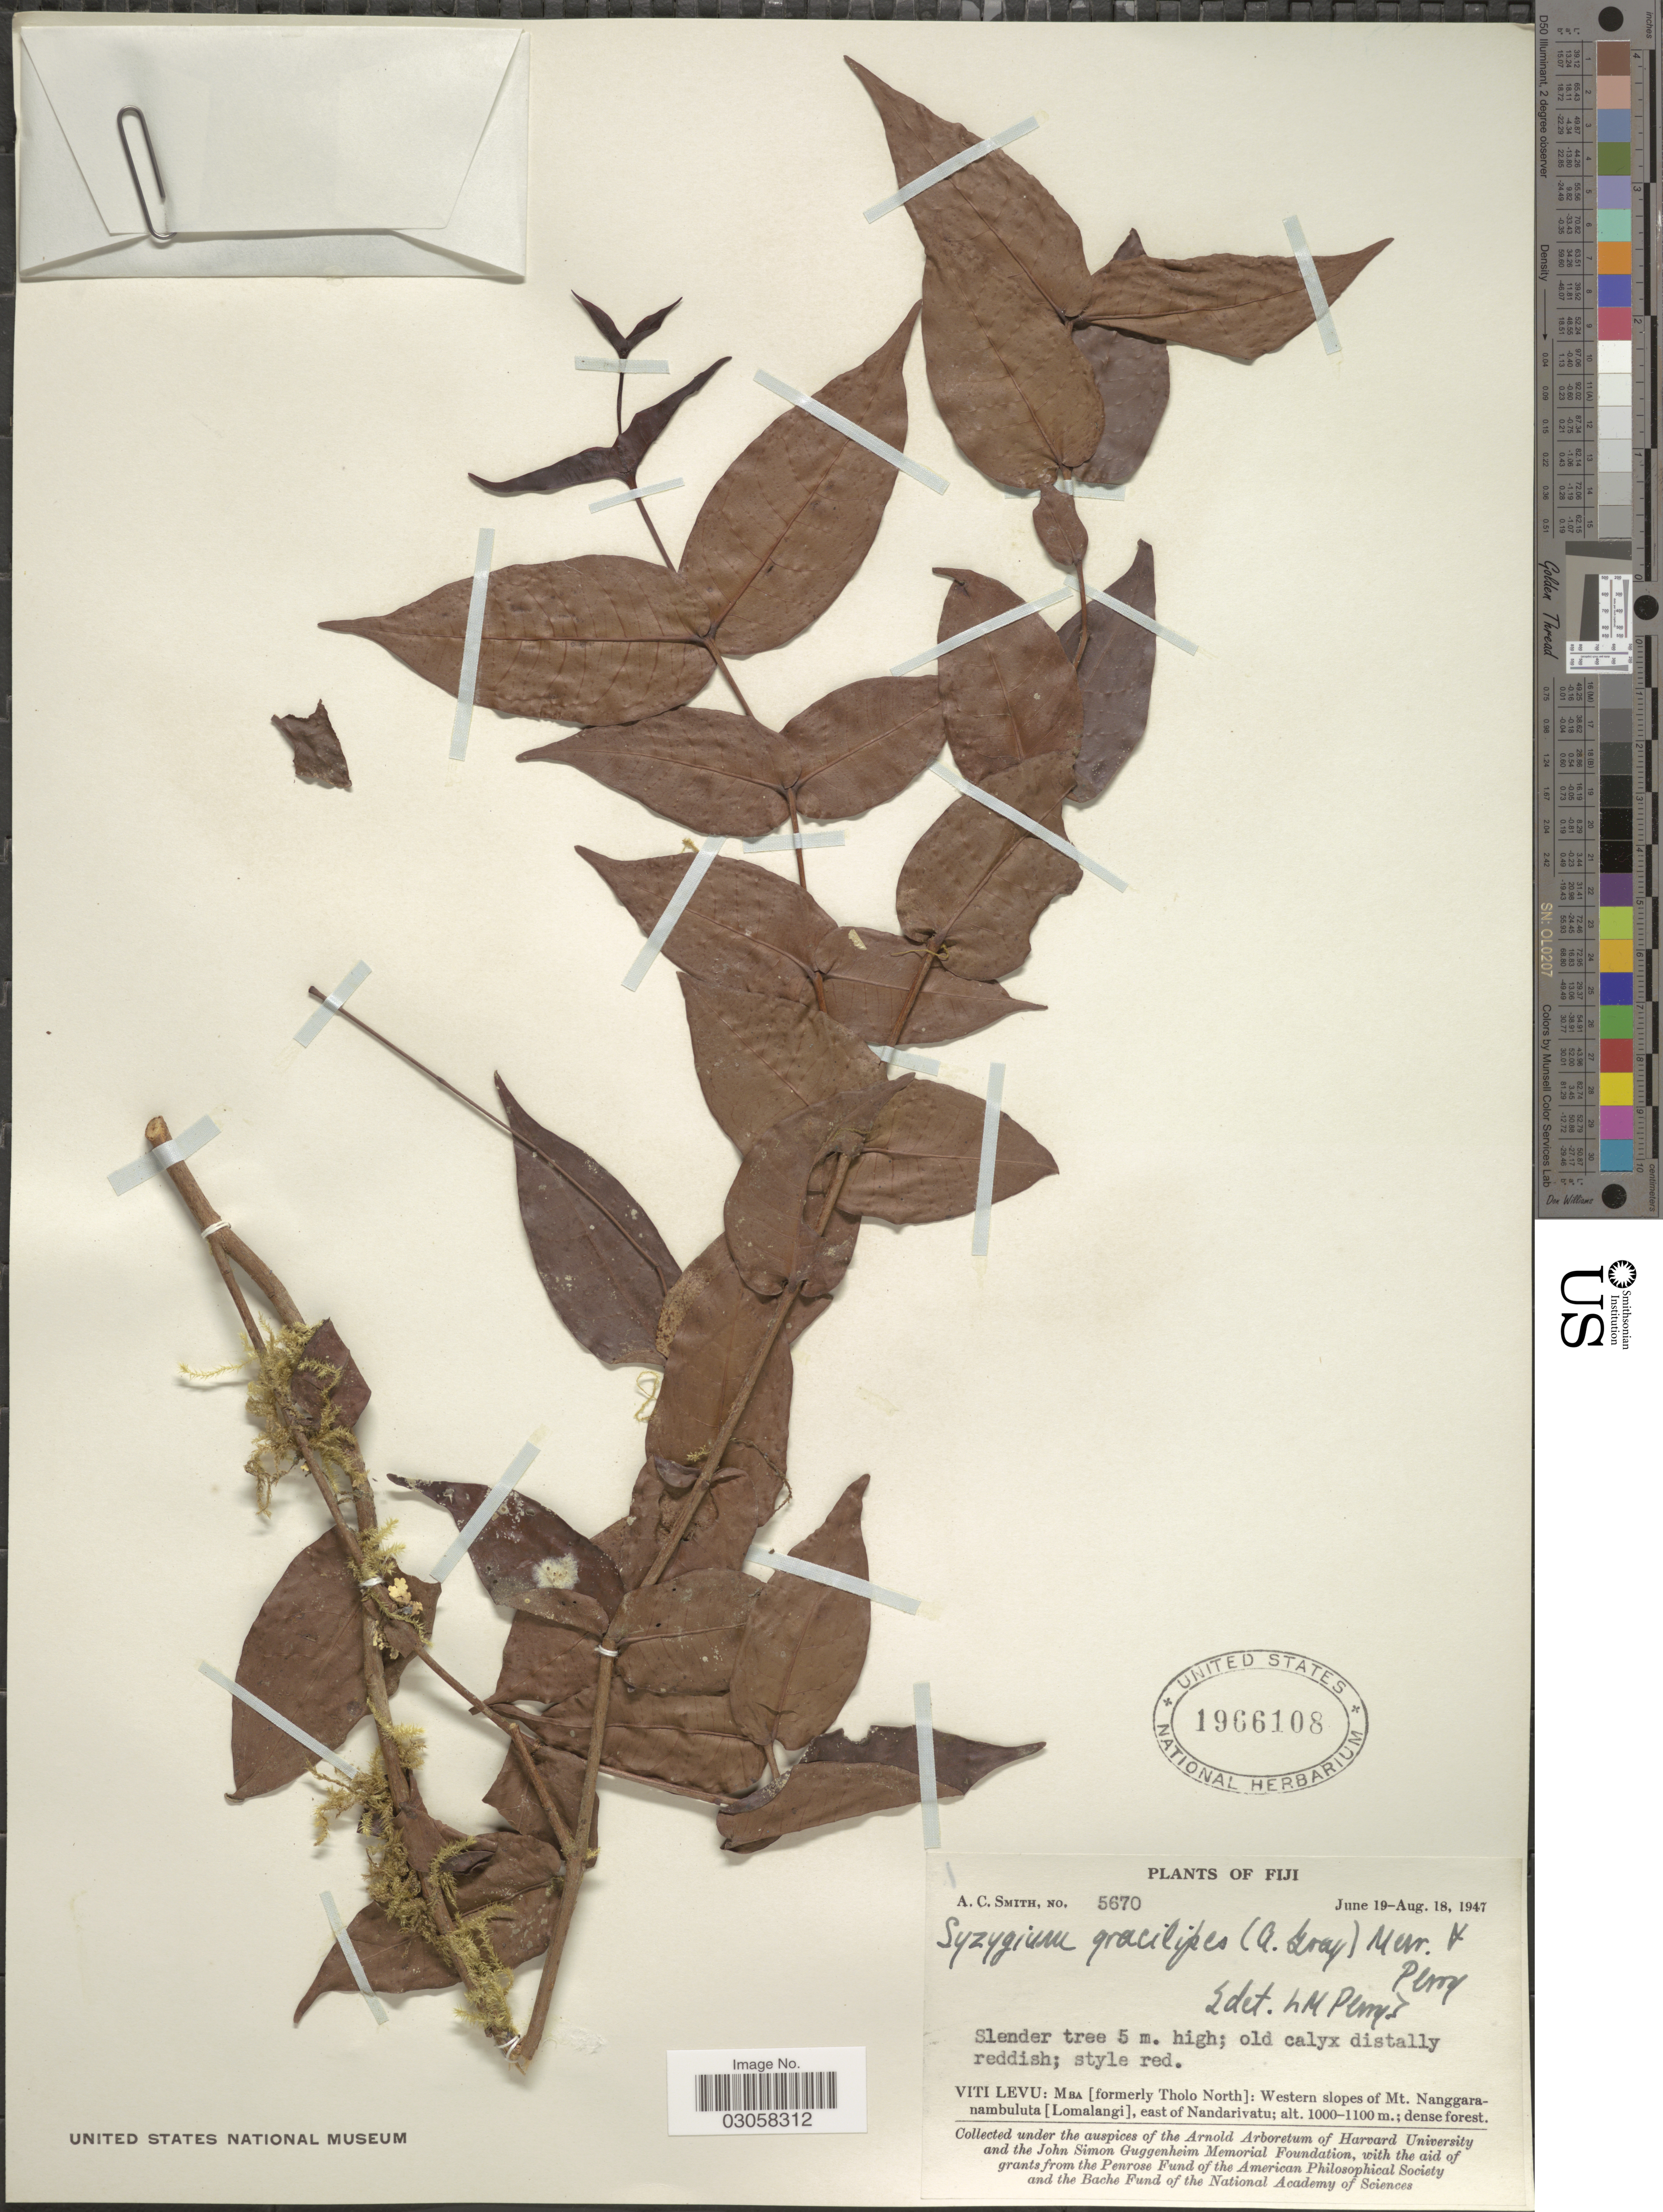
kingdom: Plantae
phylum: Tracheophyta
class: Magnoliopsida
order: Myrtales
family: Myrtaceae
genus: Syzygium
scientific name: Syzygium gracilipes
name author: (A. Gray) Merr. & L.M. Perry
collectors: A. C. Smith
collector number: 5670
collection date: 1947-06-19/1947-08-18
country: Fiji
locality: Viti Levu: Mba [formerly Tholo North]: Western slopes of Mt. Nanggara-nambuluta [Lomalangi], east of Nandarivatu.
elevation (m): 1000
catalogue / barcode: US 1966108